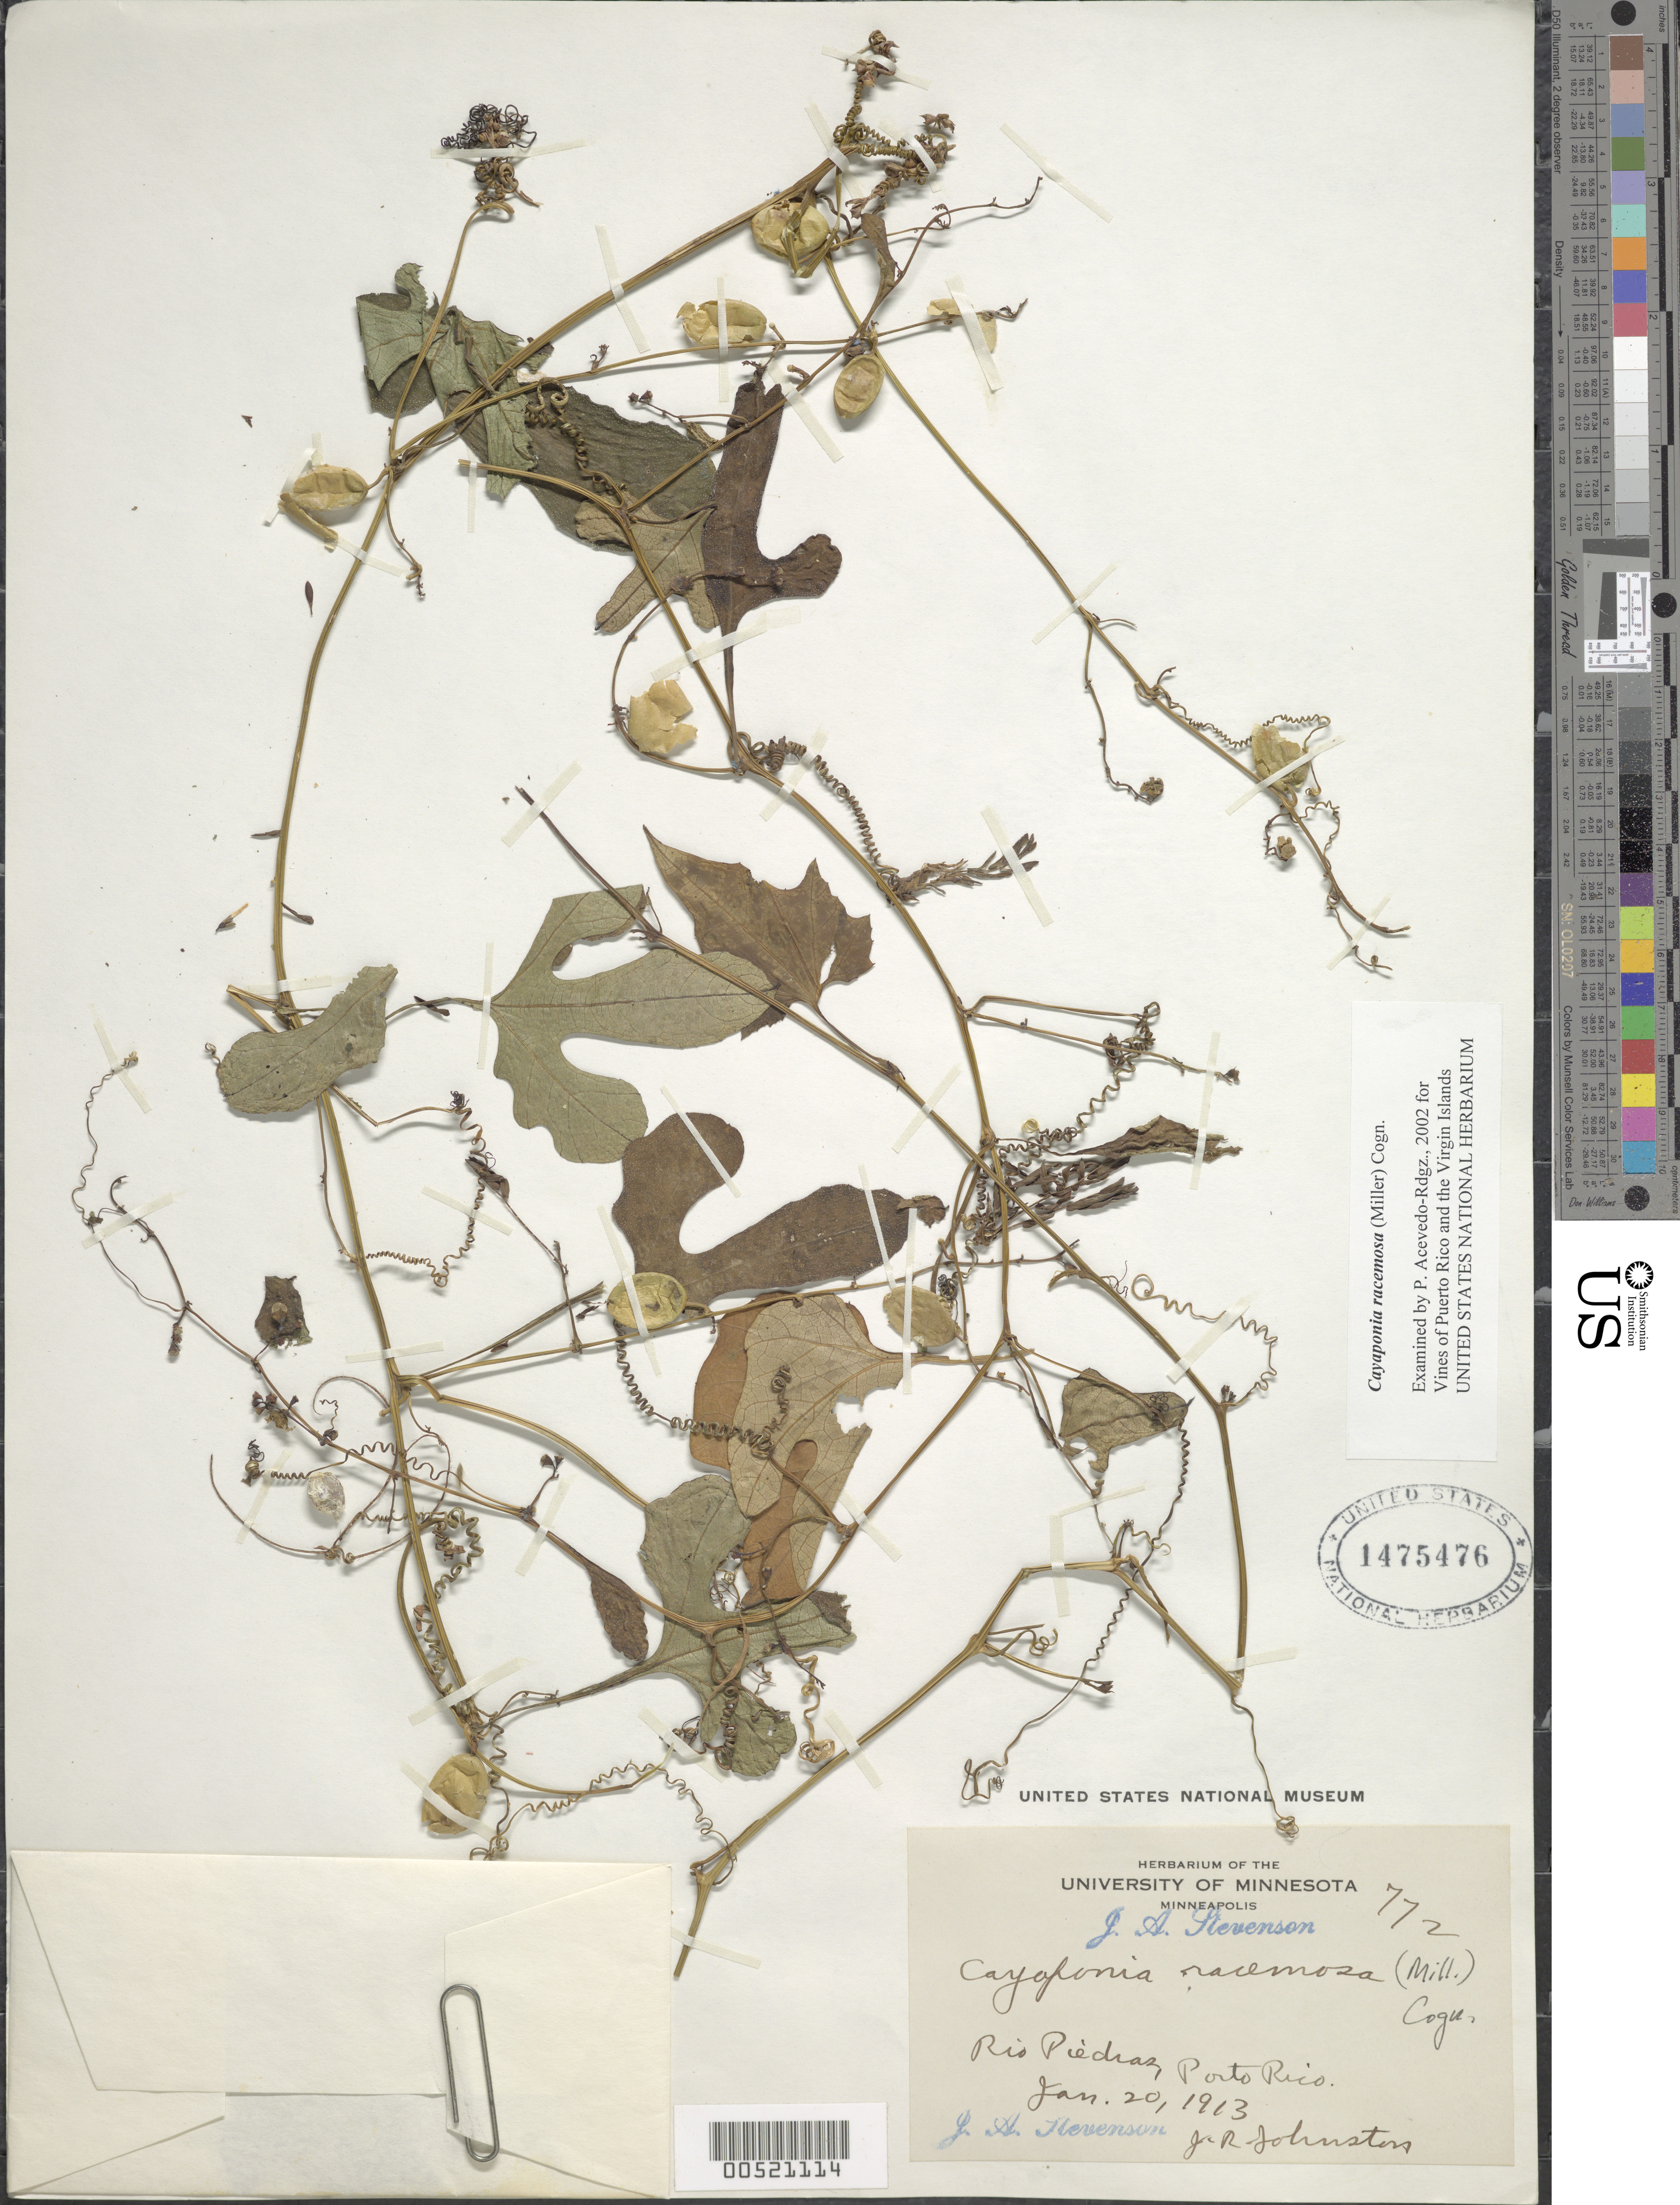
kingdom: Plantae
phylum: Tracheophyta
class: Magnoliopsida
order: Cucurbitales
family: Cucurbitaceae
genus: Cayaponia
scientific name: Cayaponia racemosa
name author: (Mill.) Cogn.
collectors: J. Stevenson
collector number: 772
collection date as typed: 20 Jan 1913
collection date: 1913-01-20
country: Puerto Rico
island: Greater Antilles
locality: Rio Piedras.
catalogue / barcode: US 1475476